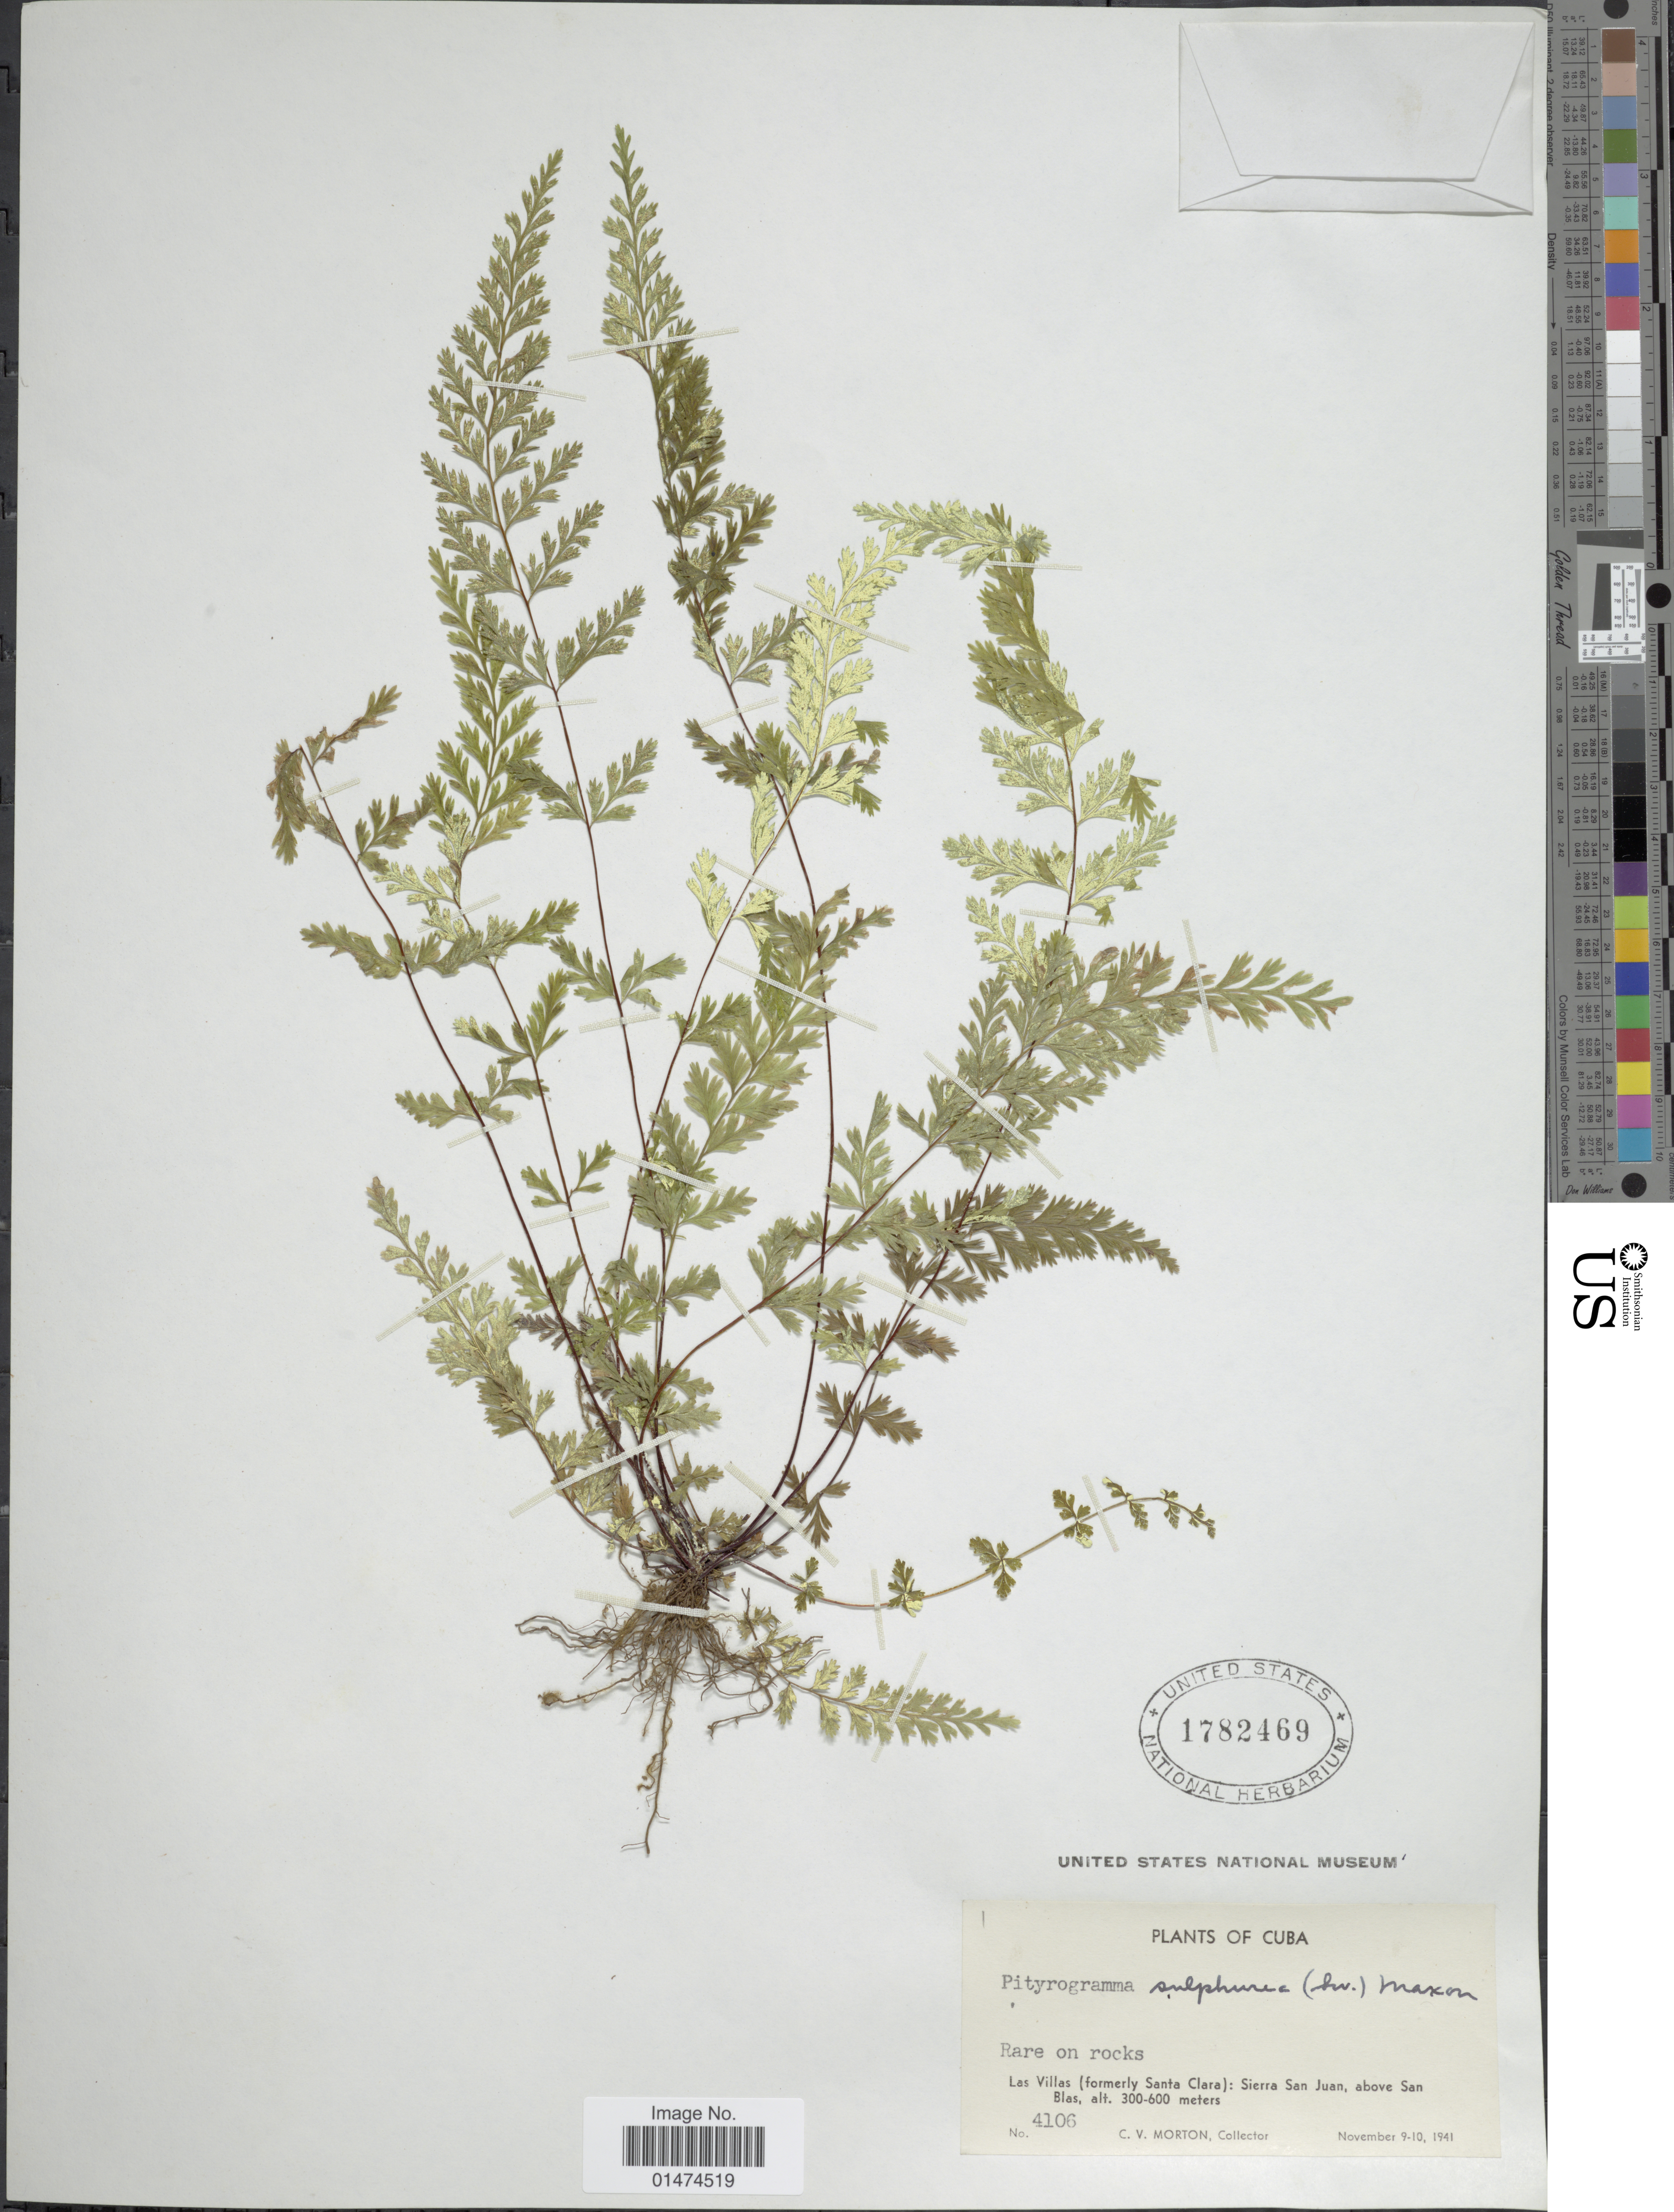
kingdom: Plantae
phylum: Tracheophyta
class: Polypodiopsida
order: Polypodiales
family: Pteridaceae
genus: Pityrogramma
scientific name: Pityrogramma sulphurea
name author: (Sw.) Maxon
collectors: C. V. Morton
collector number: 4106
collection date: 1941-11-09/1941-11-10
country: Cuba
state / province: Las Villas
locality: Las Villas (formerly Santa Clara): Sierra San Juan, above San Blas.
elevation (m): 300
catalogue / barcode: US 1782468